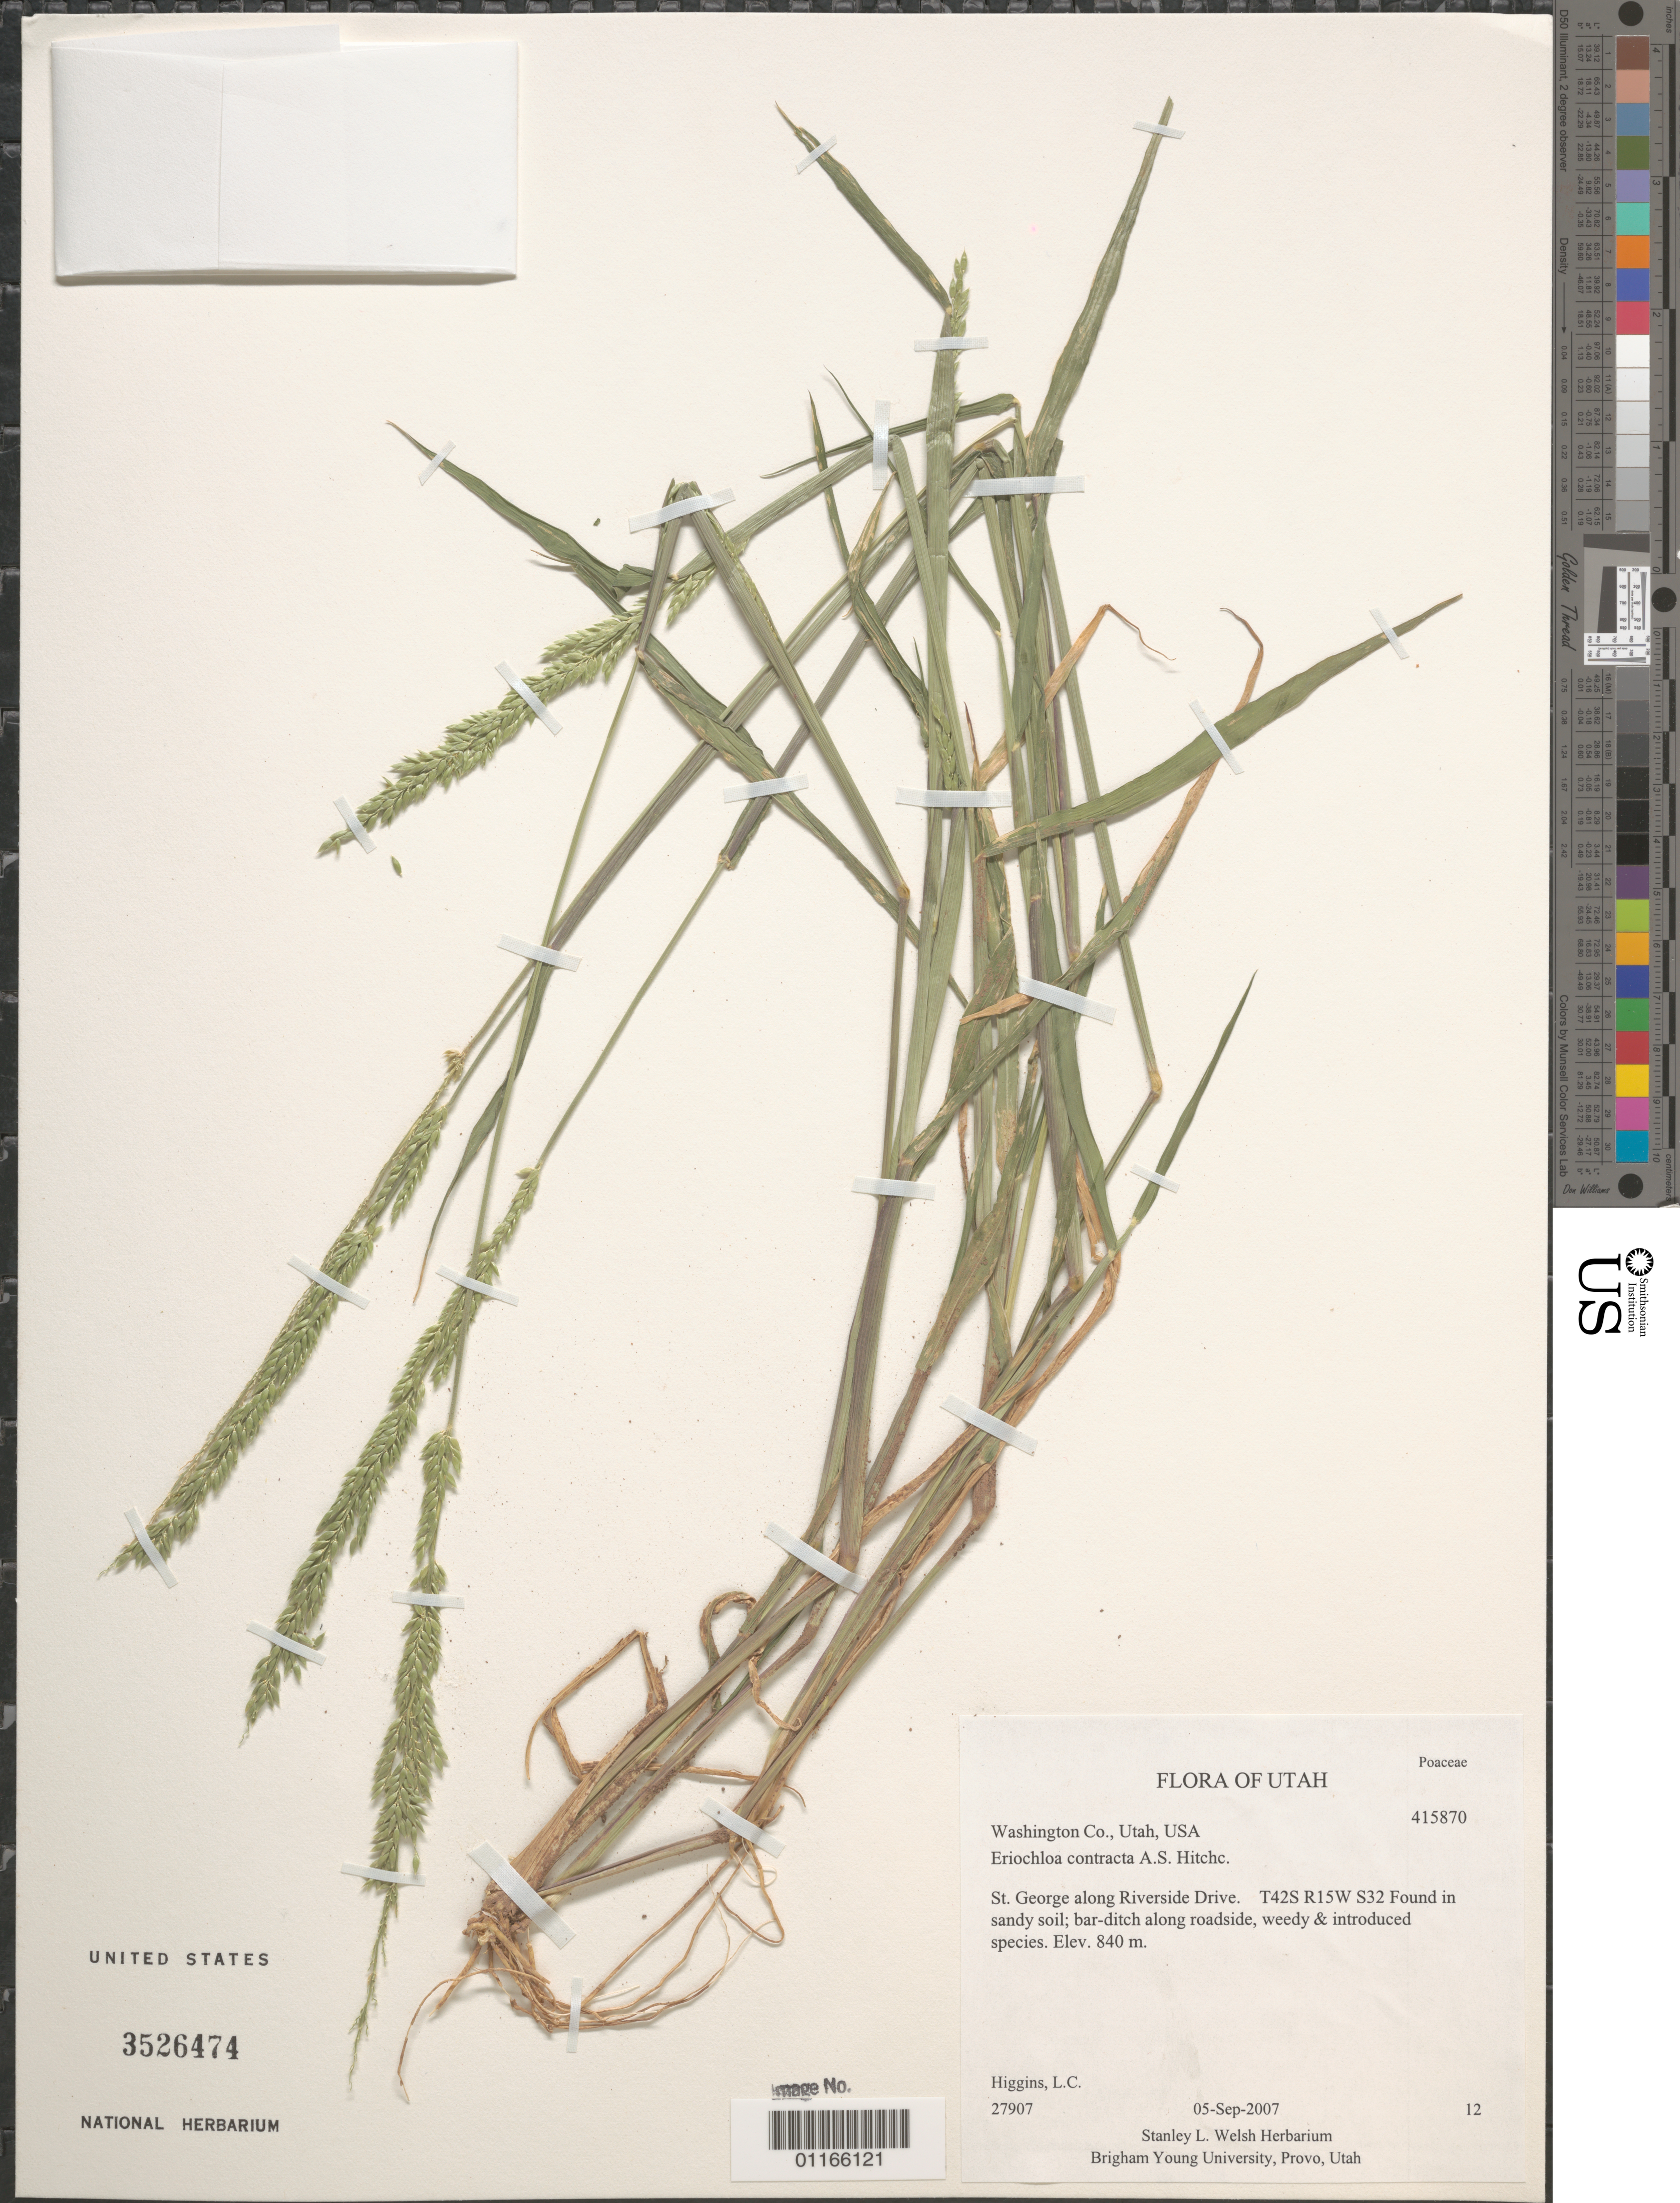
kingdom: Plantae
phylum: Tracheophyta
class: Liliopsida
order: Poales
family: Poaceae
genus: Eriochloa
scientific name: Eriochloa contracta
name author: Hitchc.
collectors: L. Higgins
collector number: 27907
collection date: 2007-09-05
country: United States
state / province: Utah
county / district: Washington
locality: St. George along Riverside Drive. T42S R15W S32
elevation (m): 840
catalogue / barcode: US 3526474